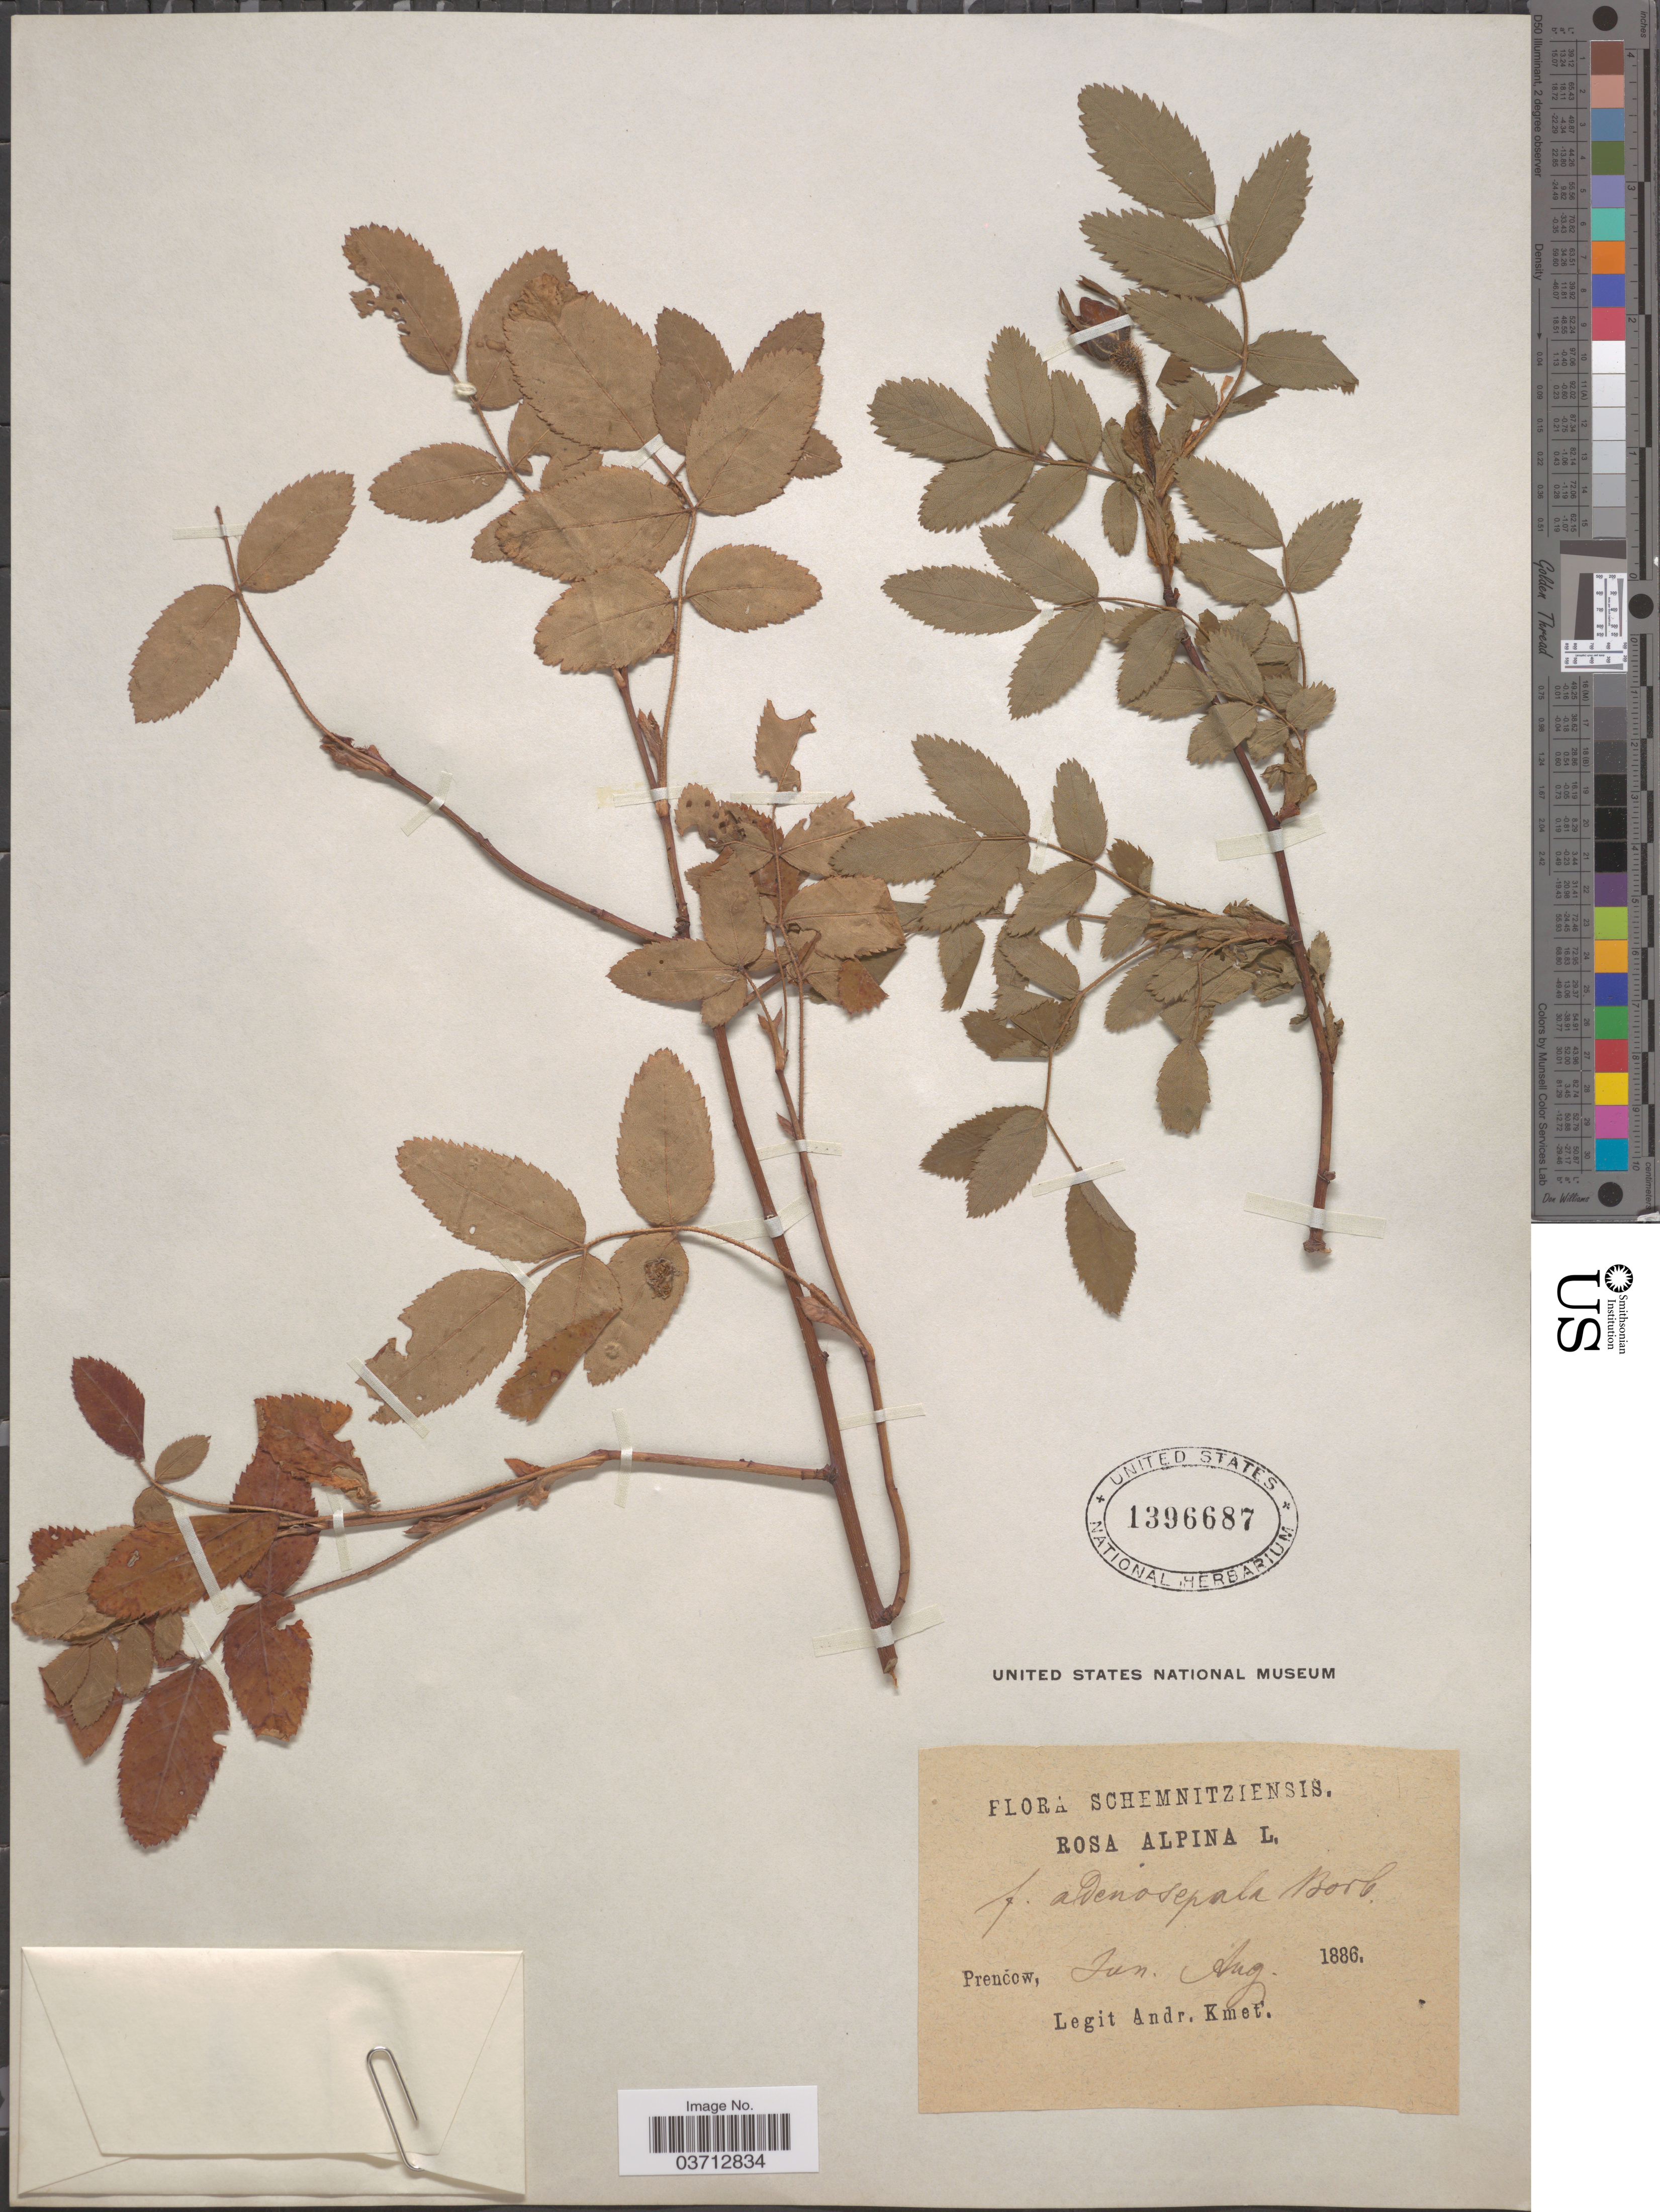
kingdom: Plantae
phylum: Tracheophyta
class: Magnoliopsida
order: Rosales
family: Rosaceae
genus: Rosa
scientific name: Rosa adenosepala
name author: Wooton & Standl.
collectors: A. Kmet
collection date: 1886-06/1886-08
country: Slovakia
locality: Schemnitziensis. Prenċow.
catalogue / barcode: US 1396687